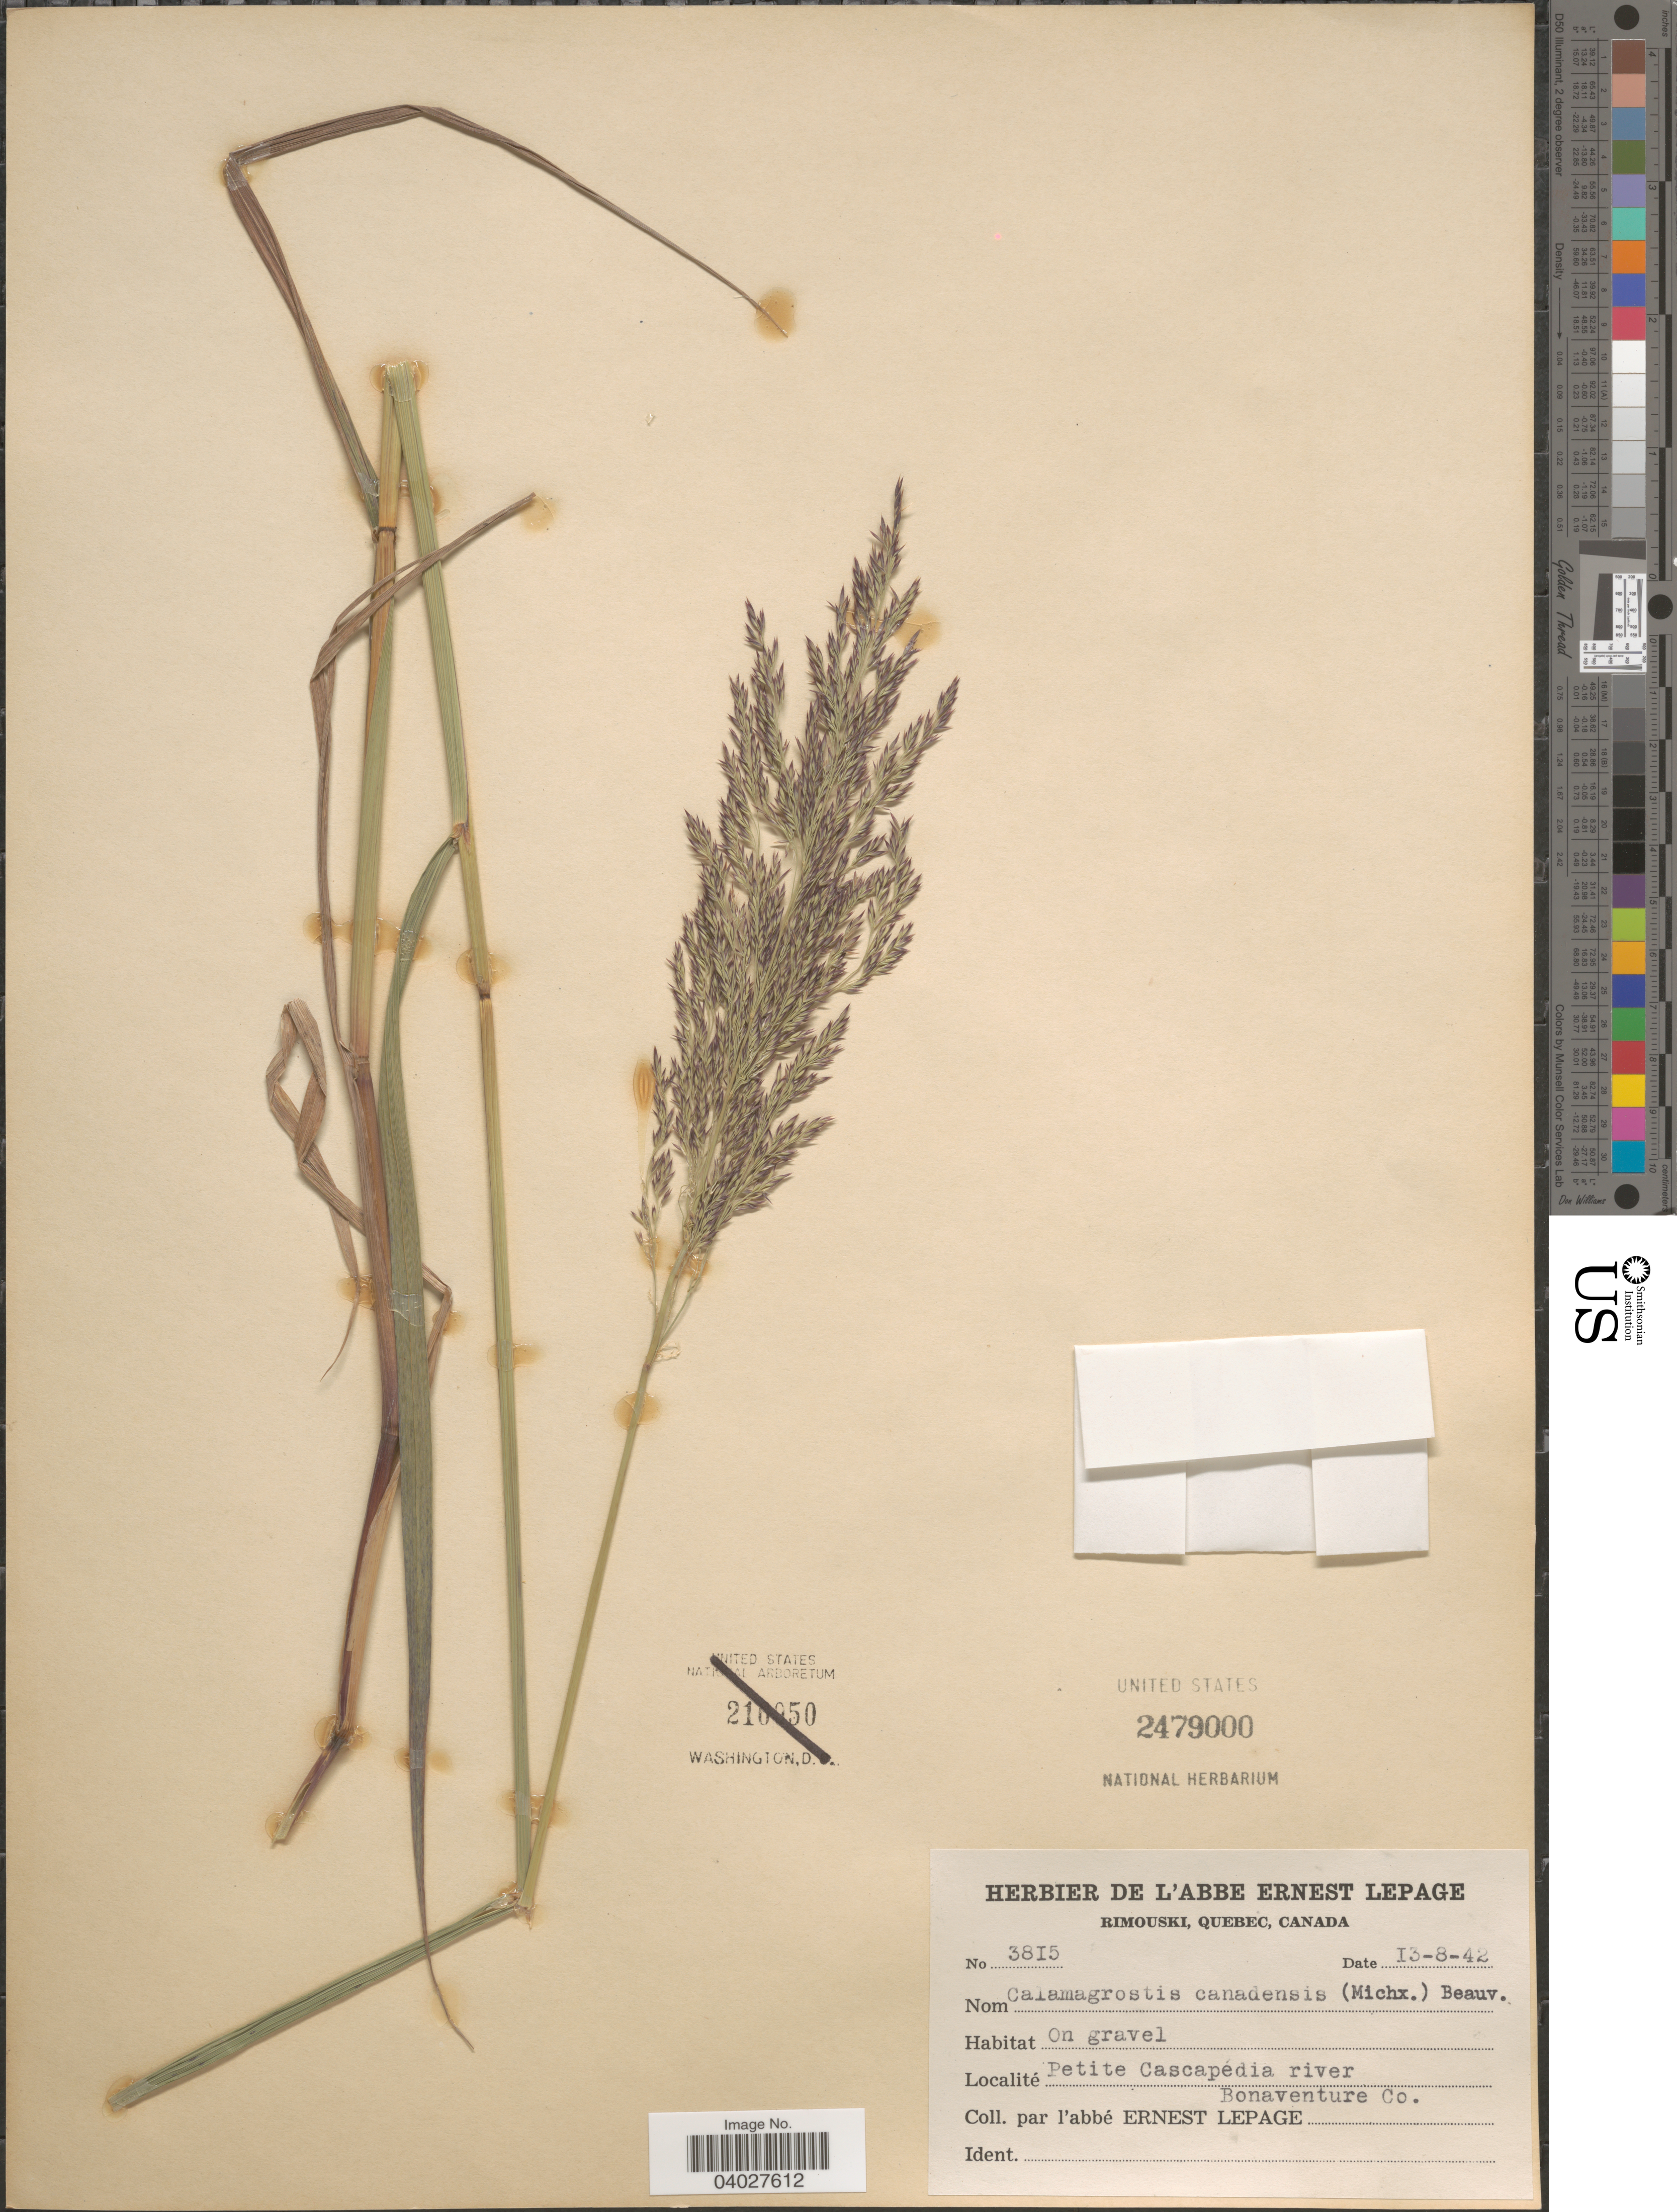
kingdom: Plantae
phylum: Tracheophyta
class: Liliopsida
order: Poales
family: Poaceae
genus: Calamagrostis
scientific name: Calamagrostis canadensis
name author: (Michx.) P. Beauv.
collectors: E. Lepage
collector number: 3815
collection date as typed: Transcribed d/m/y: 13/8/42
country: Canada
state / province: Quebec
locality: Petite Cascapédia river. Bonaventure Co.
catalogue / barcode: US 2479000